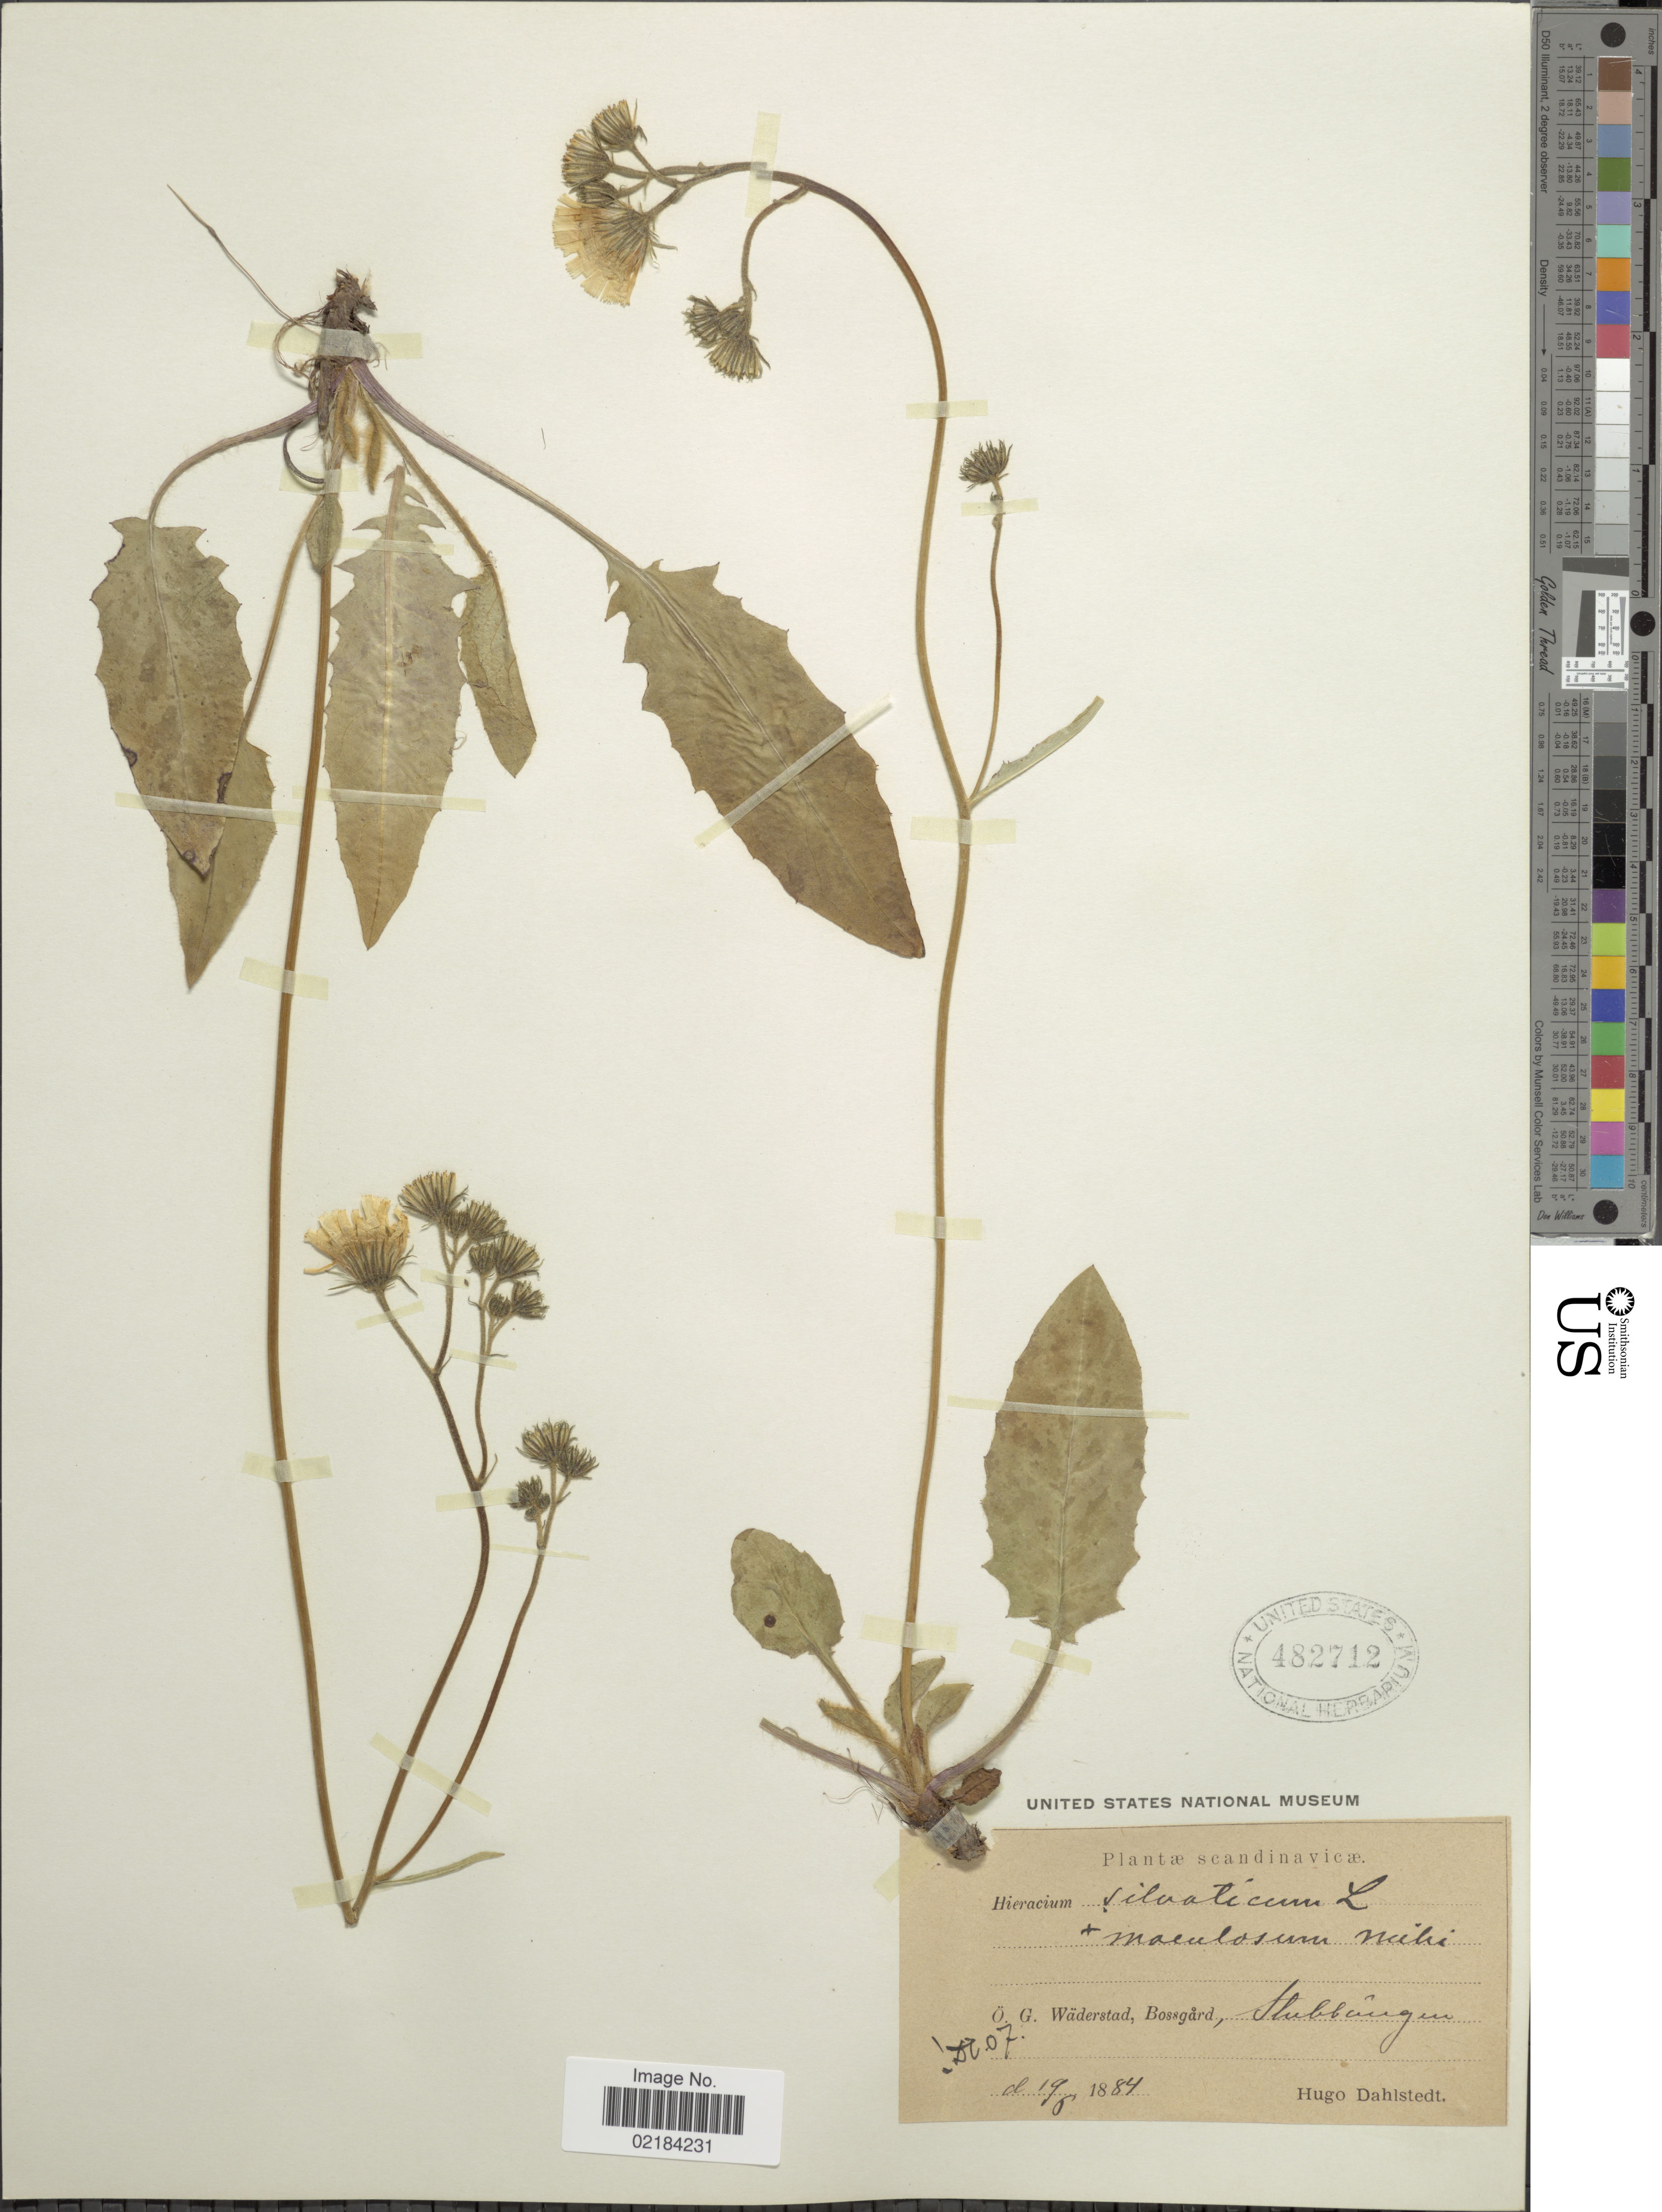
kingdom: Plantae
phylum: Tracheophyta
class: Magnoliopsida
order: Asterales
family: Asteraceae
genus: Hieracium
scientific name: Hieracium sylvaticum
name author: (L.) Gouan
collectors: H. G. Dahlstedt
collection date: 1884-06-19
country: Sweden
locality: Scandinavicae, Waderstad, Bossgard, Stubbängen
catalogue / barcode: US 482712